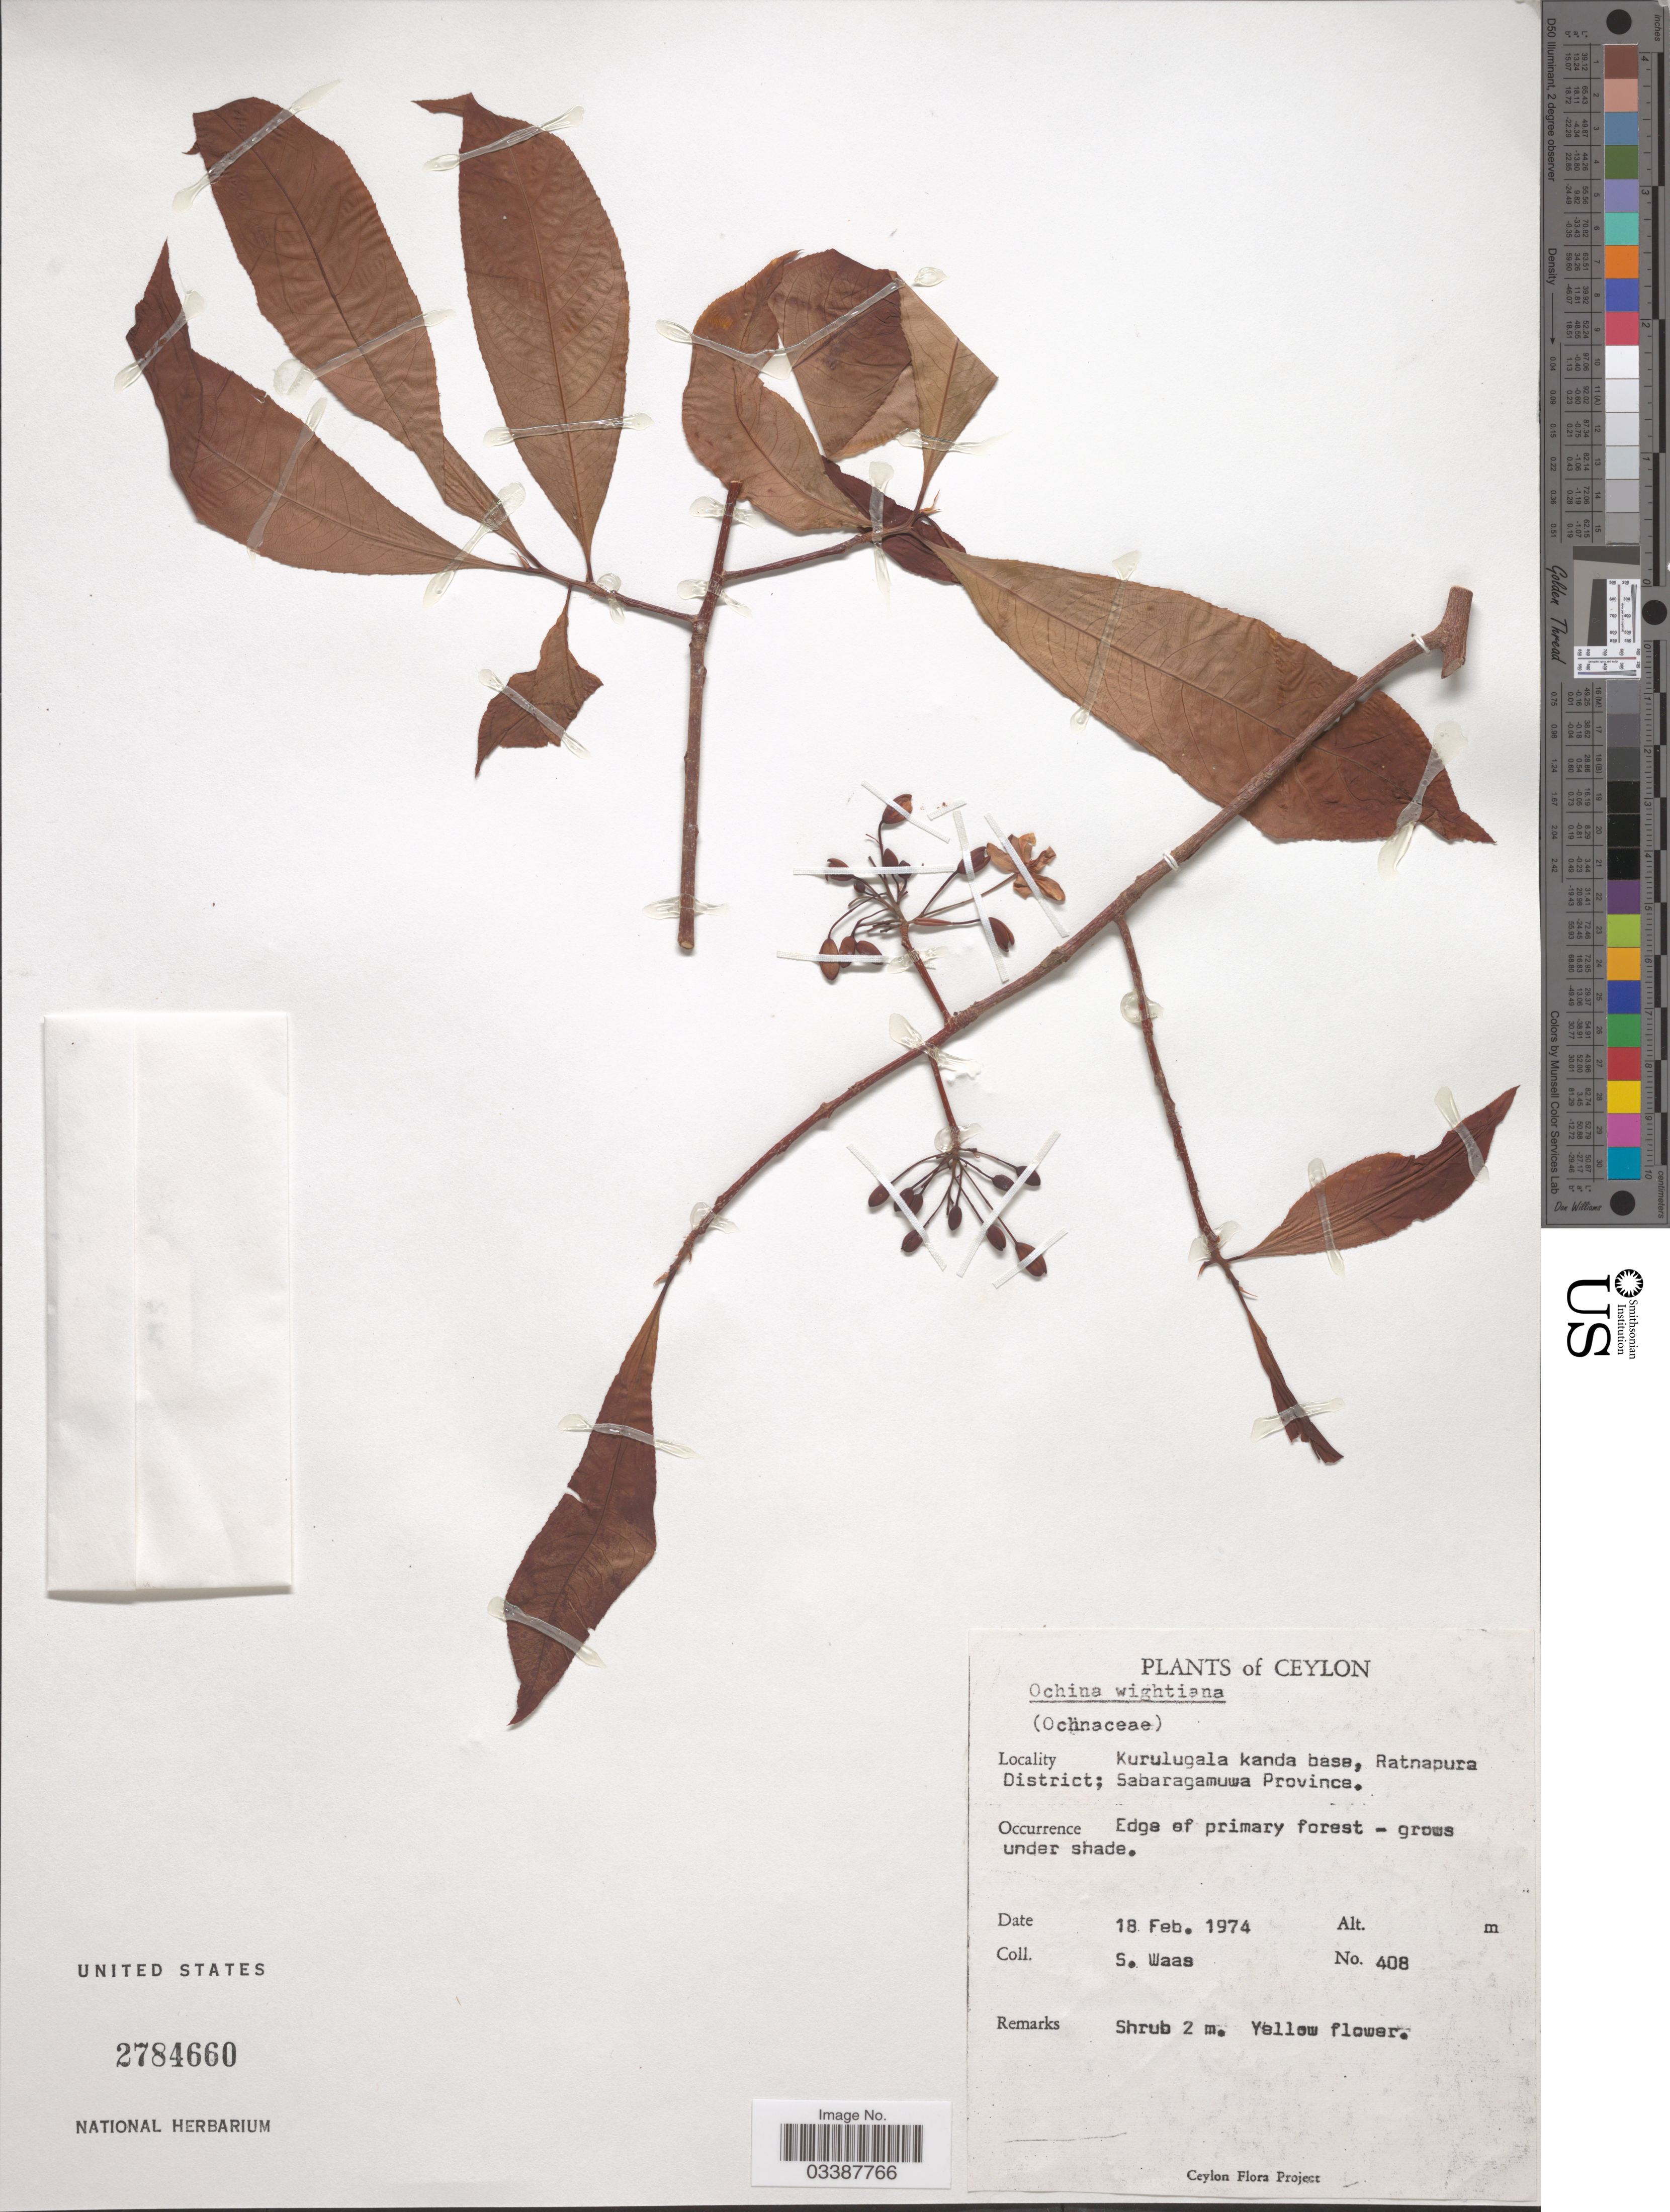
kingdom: Plantae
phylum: Tracheophyta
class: Magnoliopsida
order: Malpighiales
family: Ochnaceae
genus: Ochna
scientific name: Ochna wightiana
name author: Wall.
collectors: S. Waas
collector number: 408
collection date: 1974-02-18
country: Sri Lanka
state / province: Sabaragamuwa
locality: Ceylon. Kurulugala kanda base, Ratnapura District.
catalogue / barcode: US 2784660